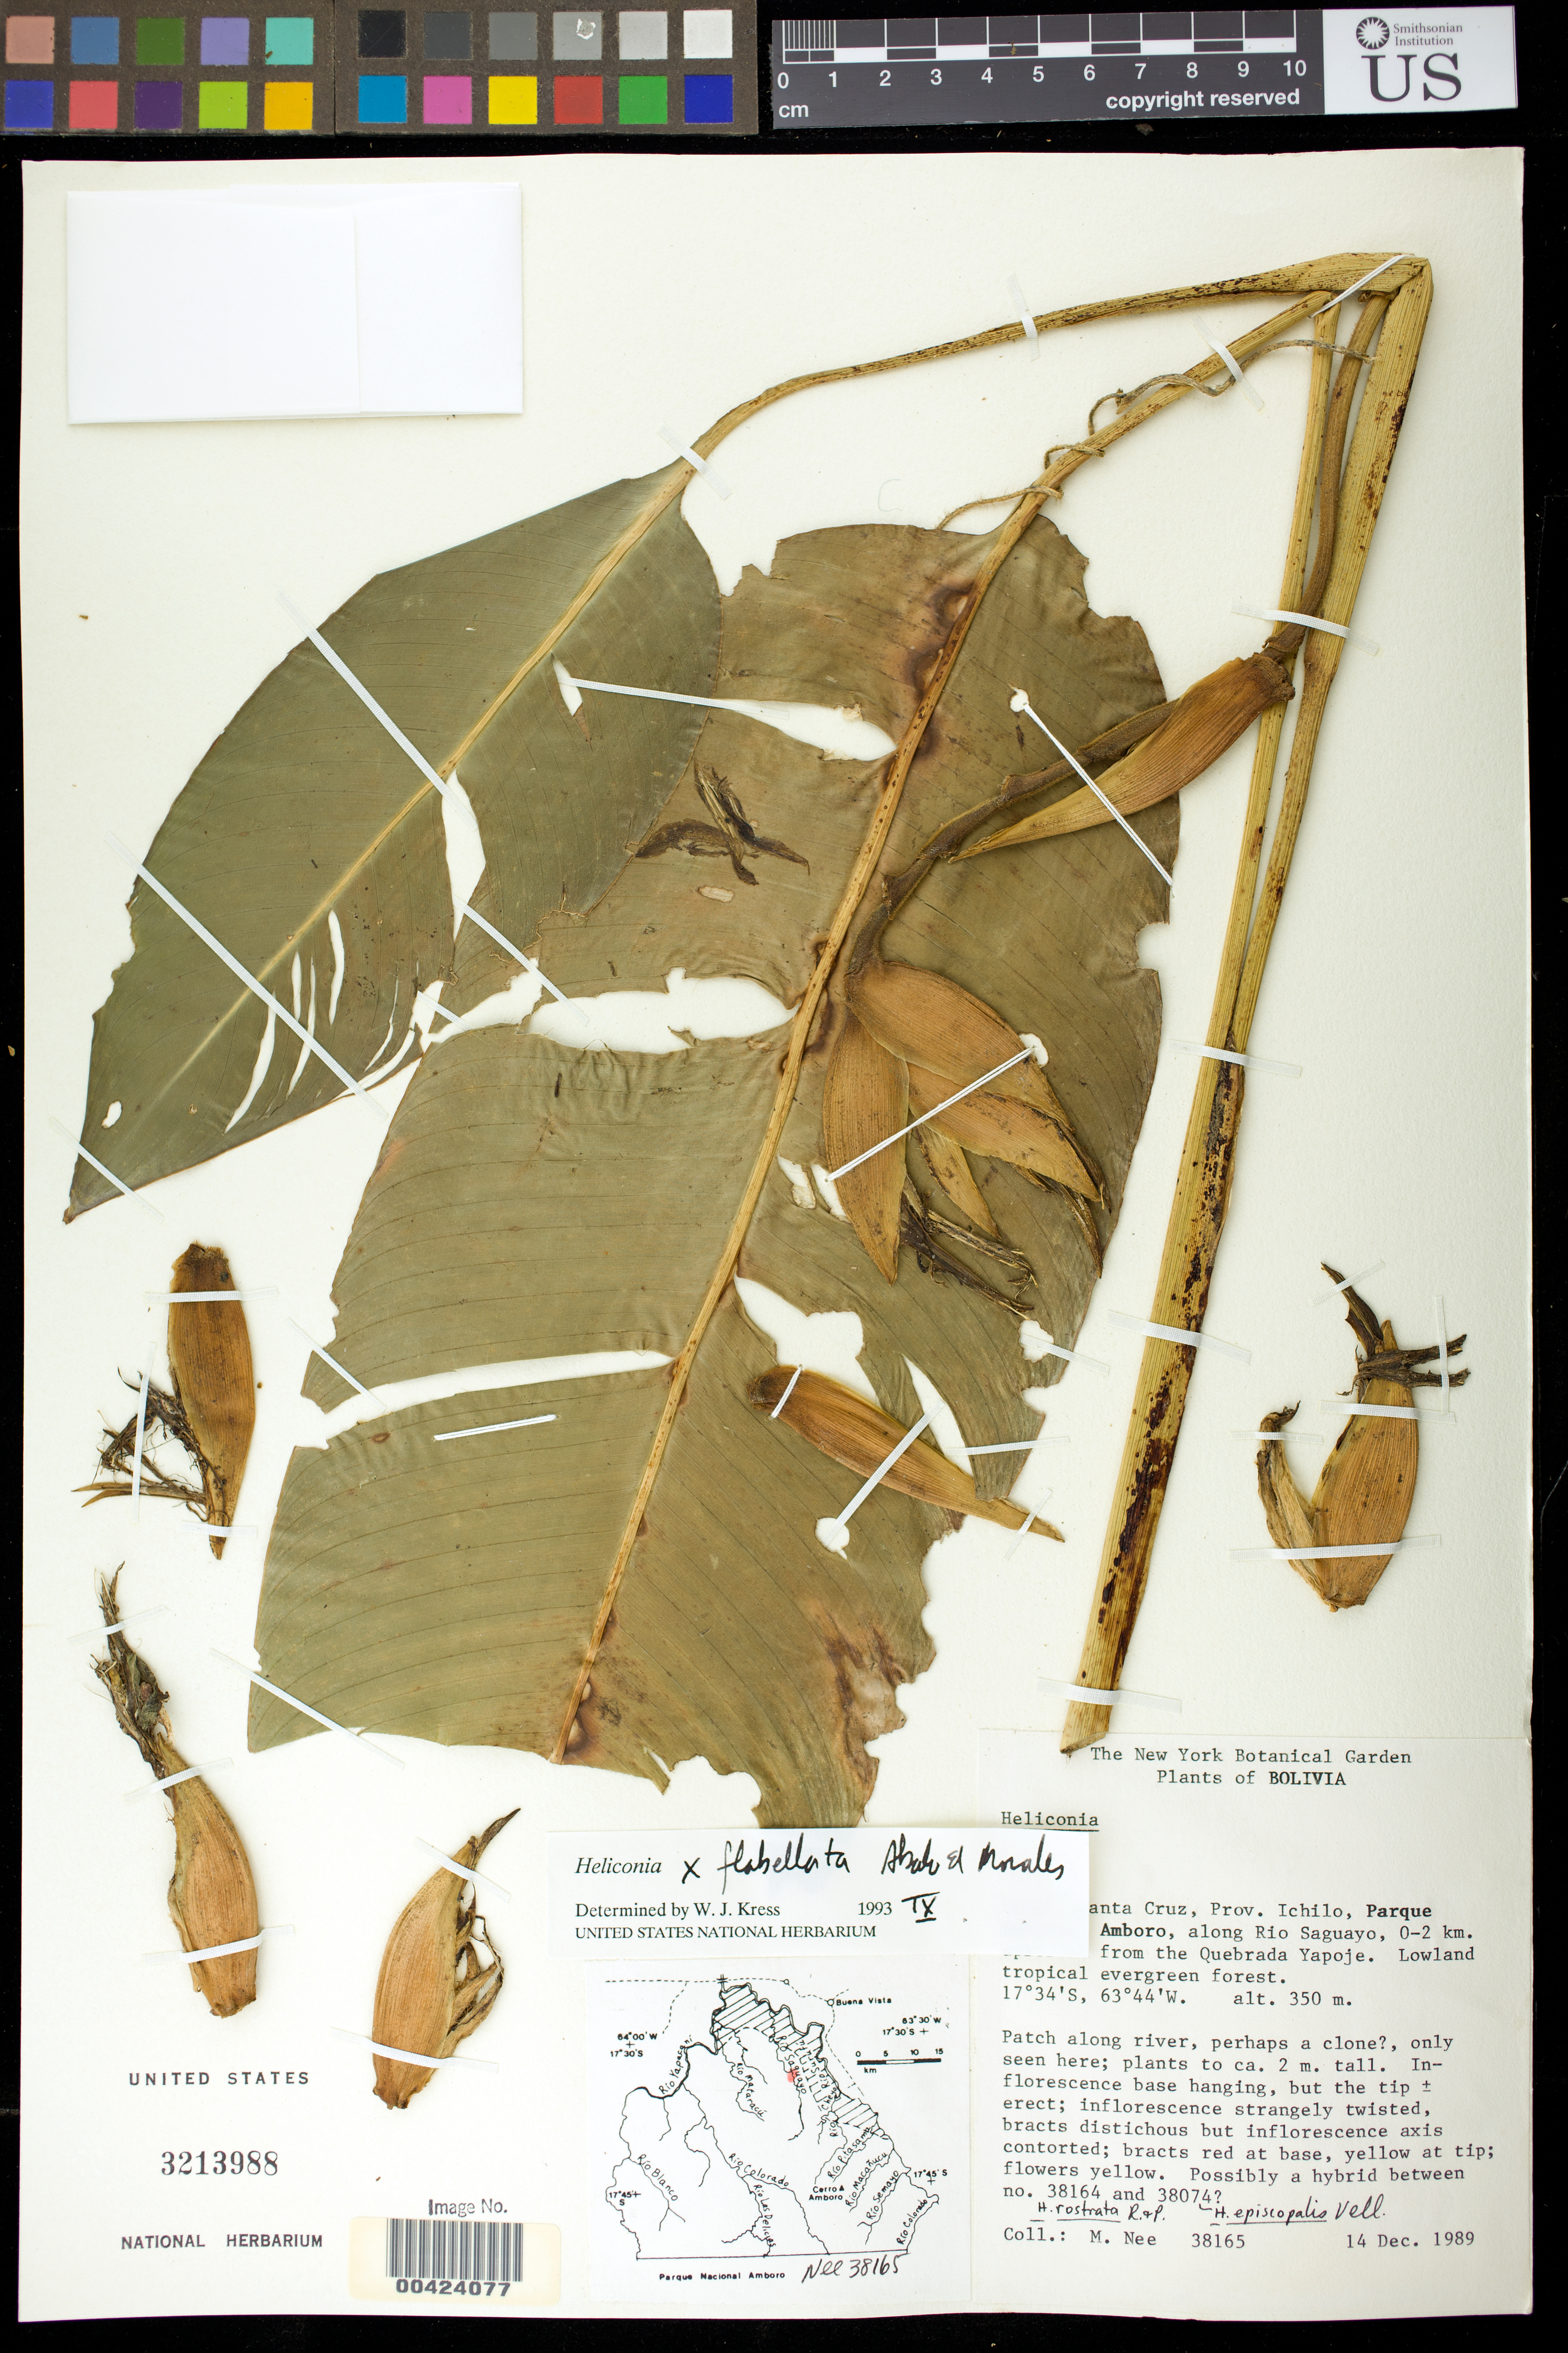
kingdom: Plantae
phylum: Tracheophyta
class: Liliopsida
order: Zingiberales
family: Heliconiaceae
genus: Heliconia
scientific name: Heliconia x flabellata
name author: Abalo & G. Morales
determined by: Kress, W. J., (US), Smithsonian Institution - National Museum of Natural History (UNITED STATES)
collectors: M. Nee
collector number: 38165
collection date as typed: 14 Dec 1989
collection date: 1989-12-14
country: Bolivia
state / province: Santa Cruz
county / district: Ichilo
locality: Parque Nacional amboro along Rio Saguayo near Quebrada Yapoje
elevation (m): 350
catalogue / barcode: US 3213988